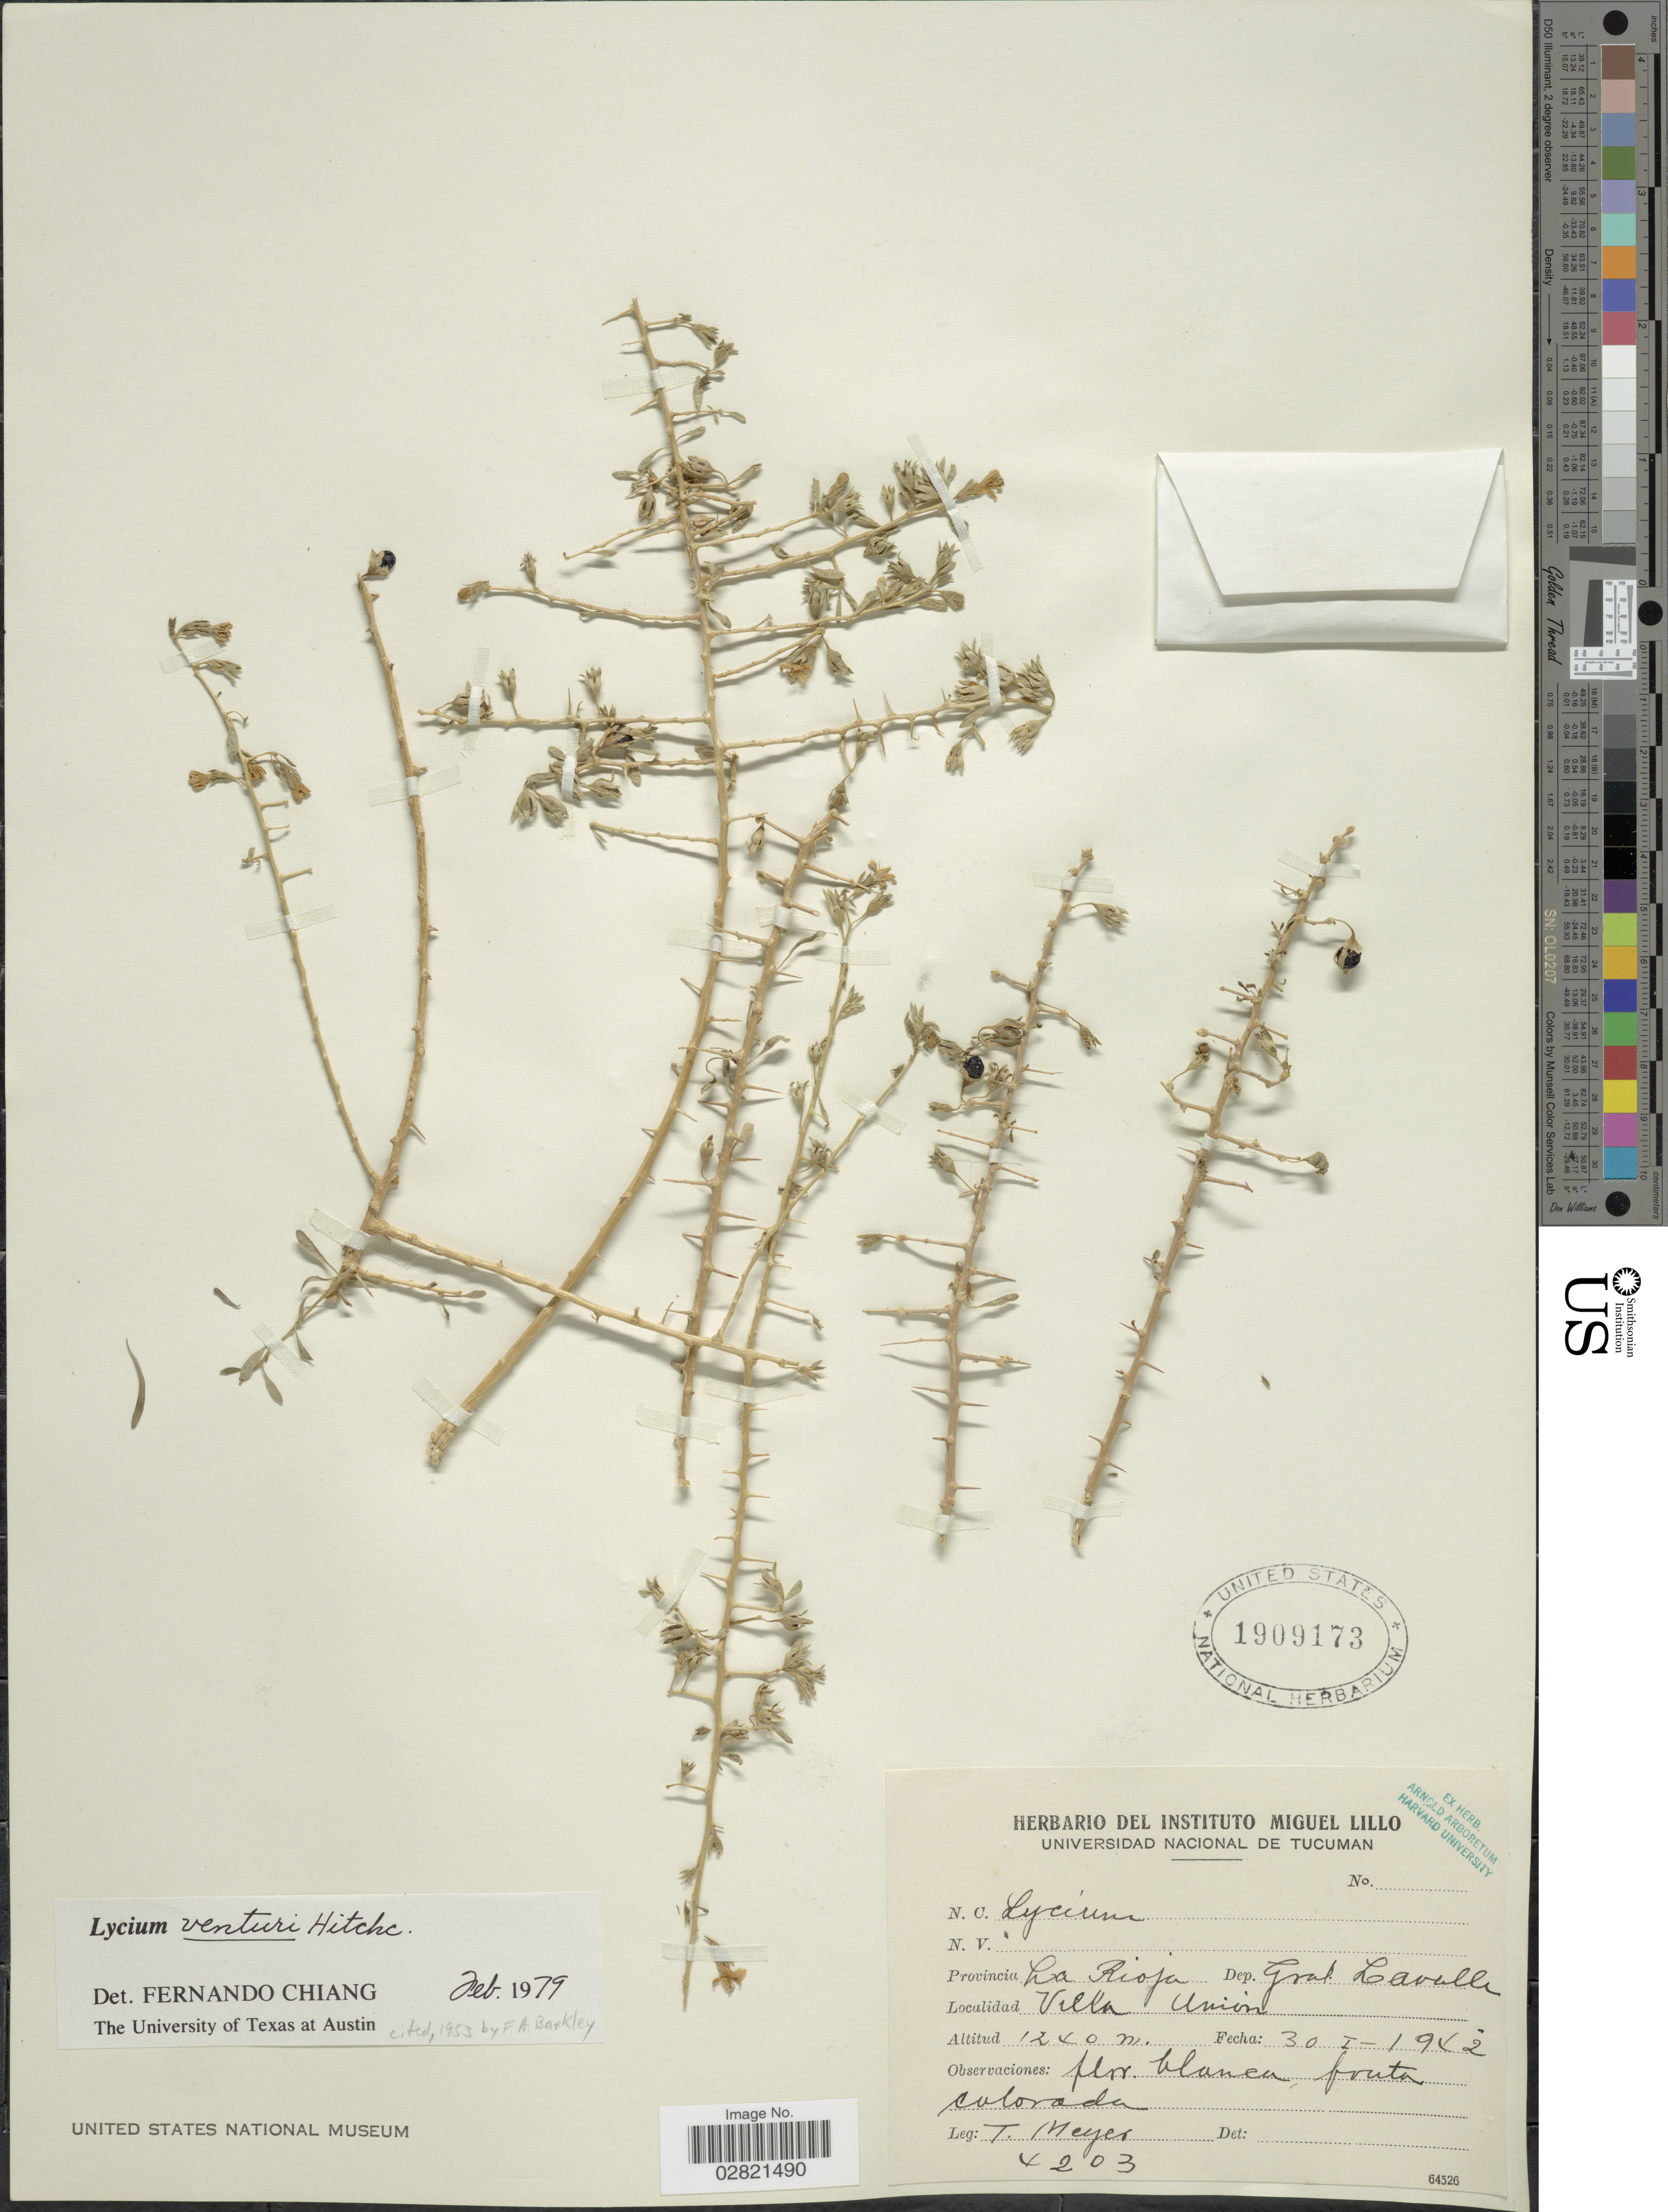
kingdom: Plantae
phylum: Tracheophyta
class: Magnoliopsida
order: Solanales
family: Solanaceae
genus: Lycium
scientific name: Lycium tenuispinosum var. friesii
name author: (Dammer) C.H. Hitchc.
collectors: T. Meyer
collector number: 4203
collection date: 1942-01-30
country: Argentina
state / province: La Rioja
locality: Provincia La Rioja. Dep. Gral. Lavalle. Villa Union.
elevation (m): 1240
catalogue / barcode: US 1909173